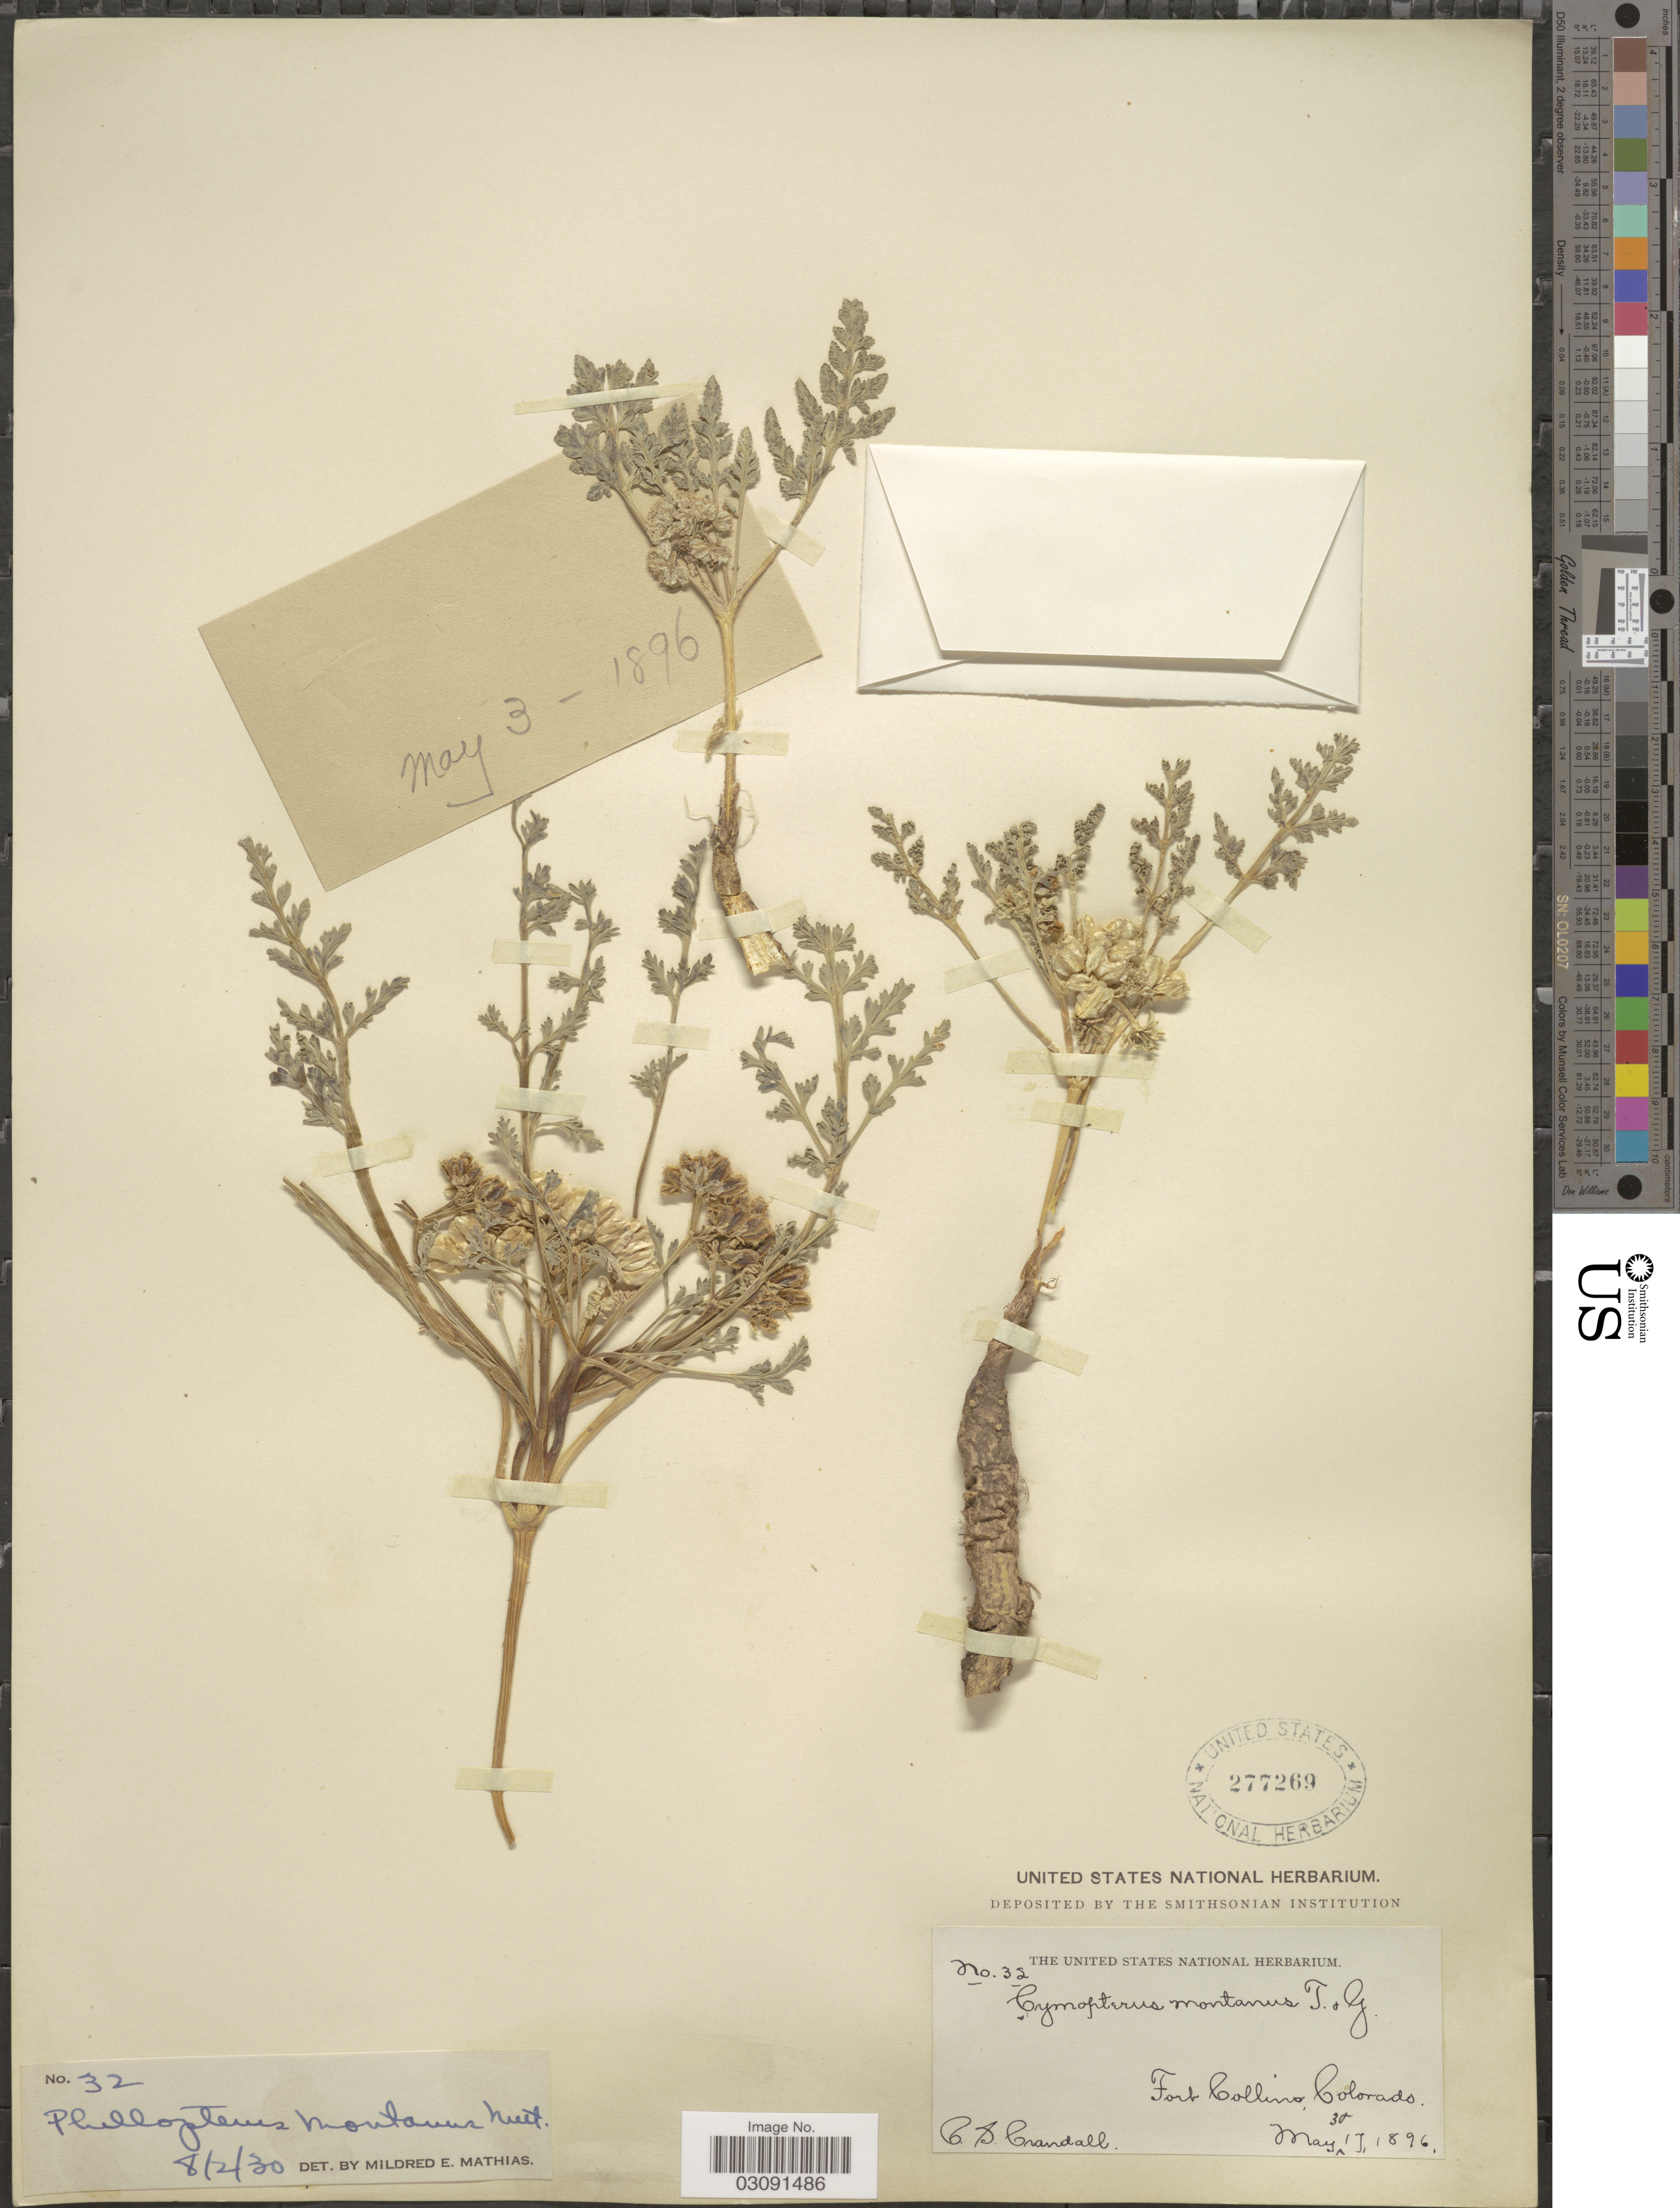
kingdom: Plantae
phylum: Tracheophyta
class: Magnoliopsida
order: Apiales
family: Apiaceae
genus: Cymopterus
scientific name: Cymopterus montanus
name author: Torr. & A. Gray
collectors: C. Crandall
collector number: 32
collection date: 1896-05-17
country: United States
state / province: Colorado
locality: Fort Collins.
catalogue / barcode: US 277269